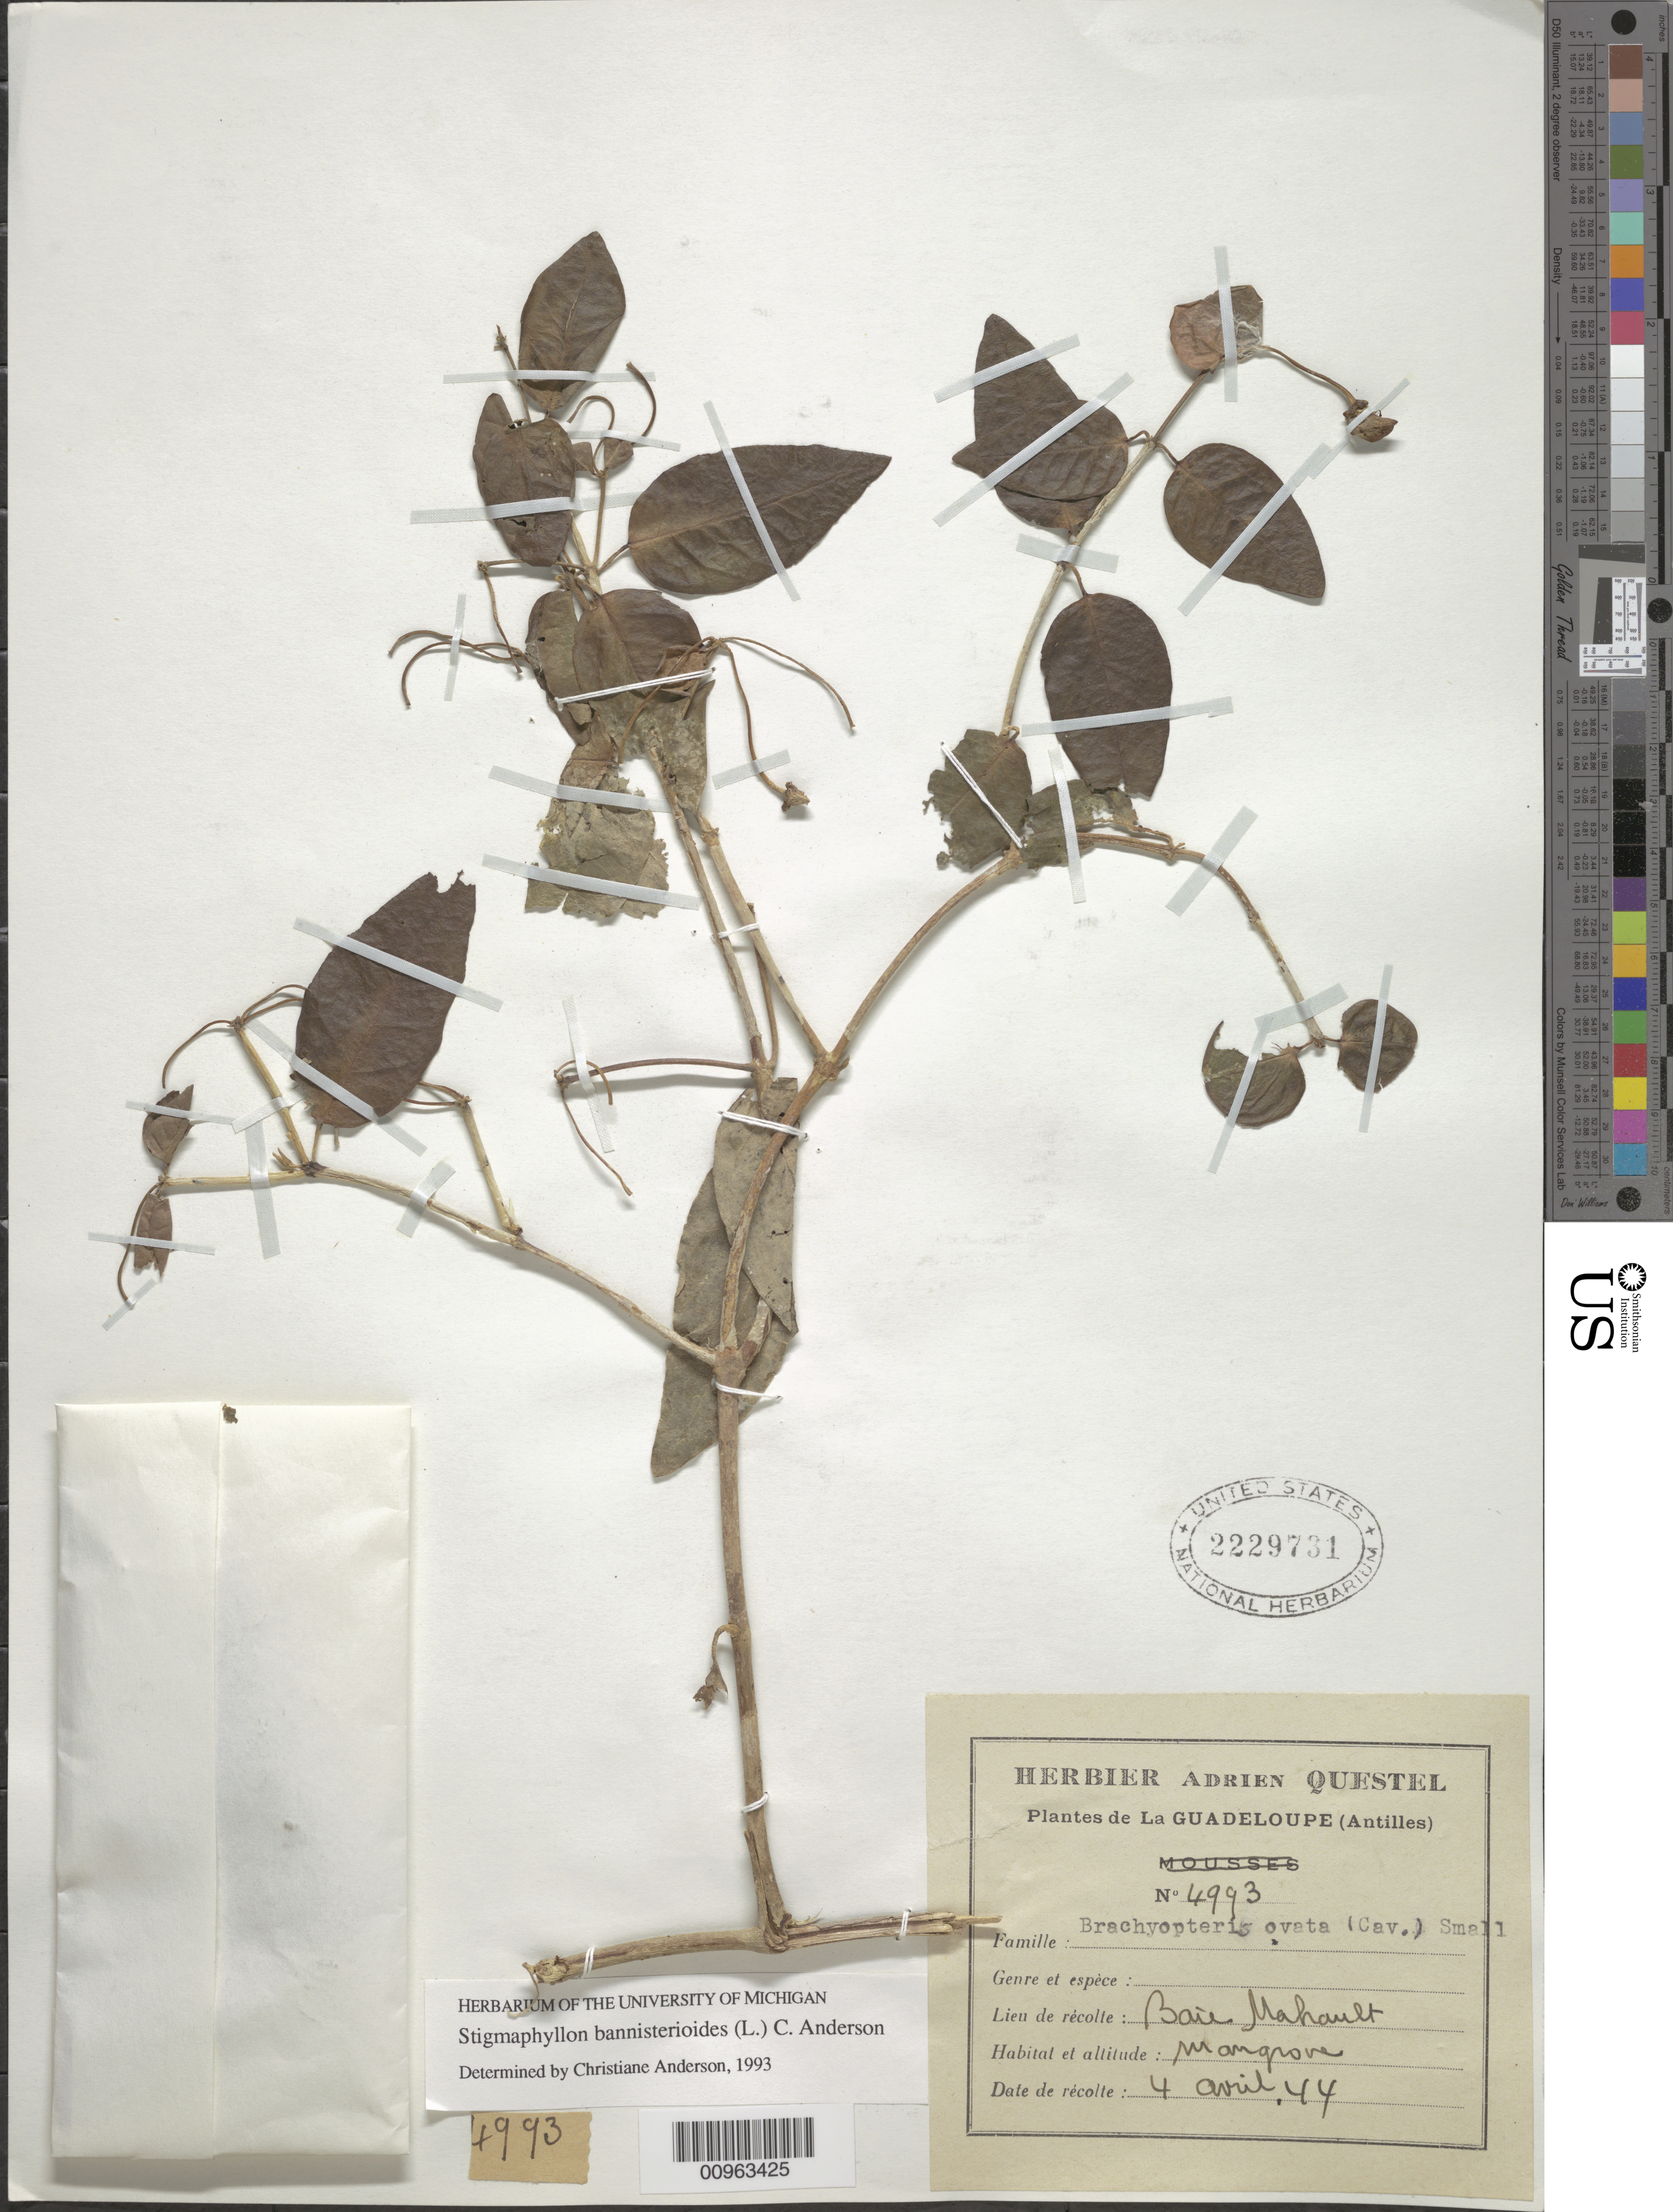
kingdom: Plantae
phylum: Tracheophyta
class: Magnoliopsida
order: Malpighiales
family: Malpighiaceae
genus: Stigmaphyllon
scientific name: Stigmaphyllon bannisterioides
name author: (L.) C.E. Anderson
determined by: Anderson, C.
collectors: A. Questel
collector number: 4993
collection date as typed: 04 Apr 1944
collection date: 1944-04-04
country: Guadeloupe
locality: Baie Mahault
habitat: Mangrove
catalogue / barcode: US 2229731